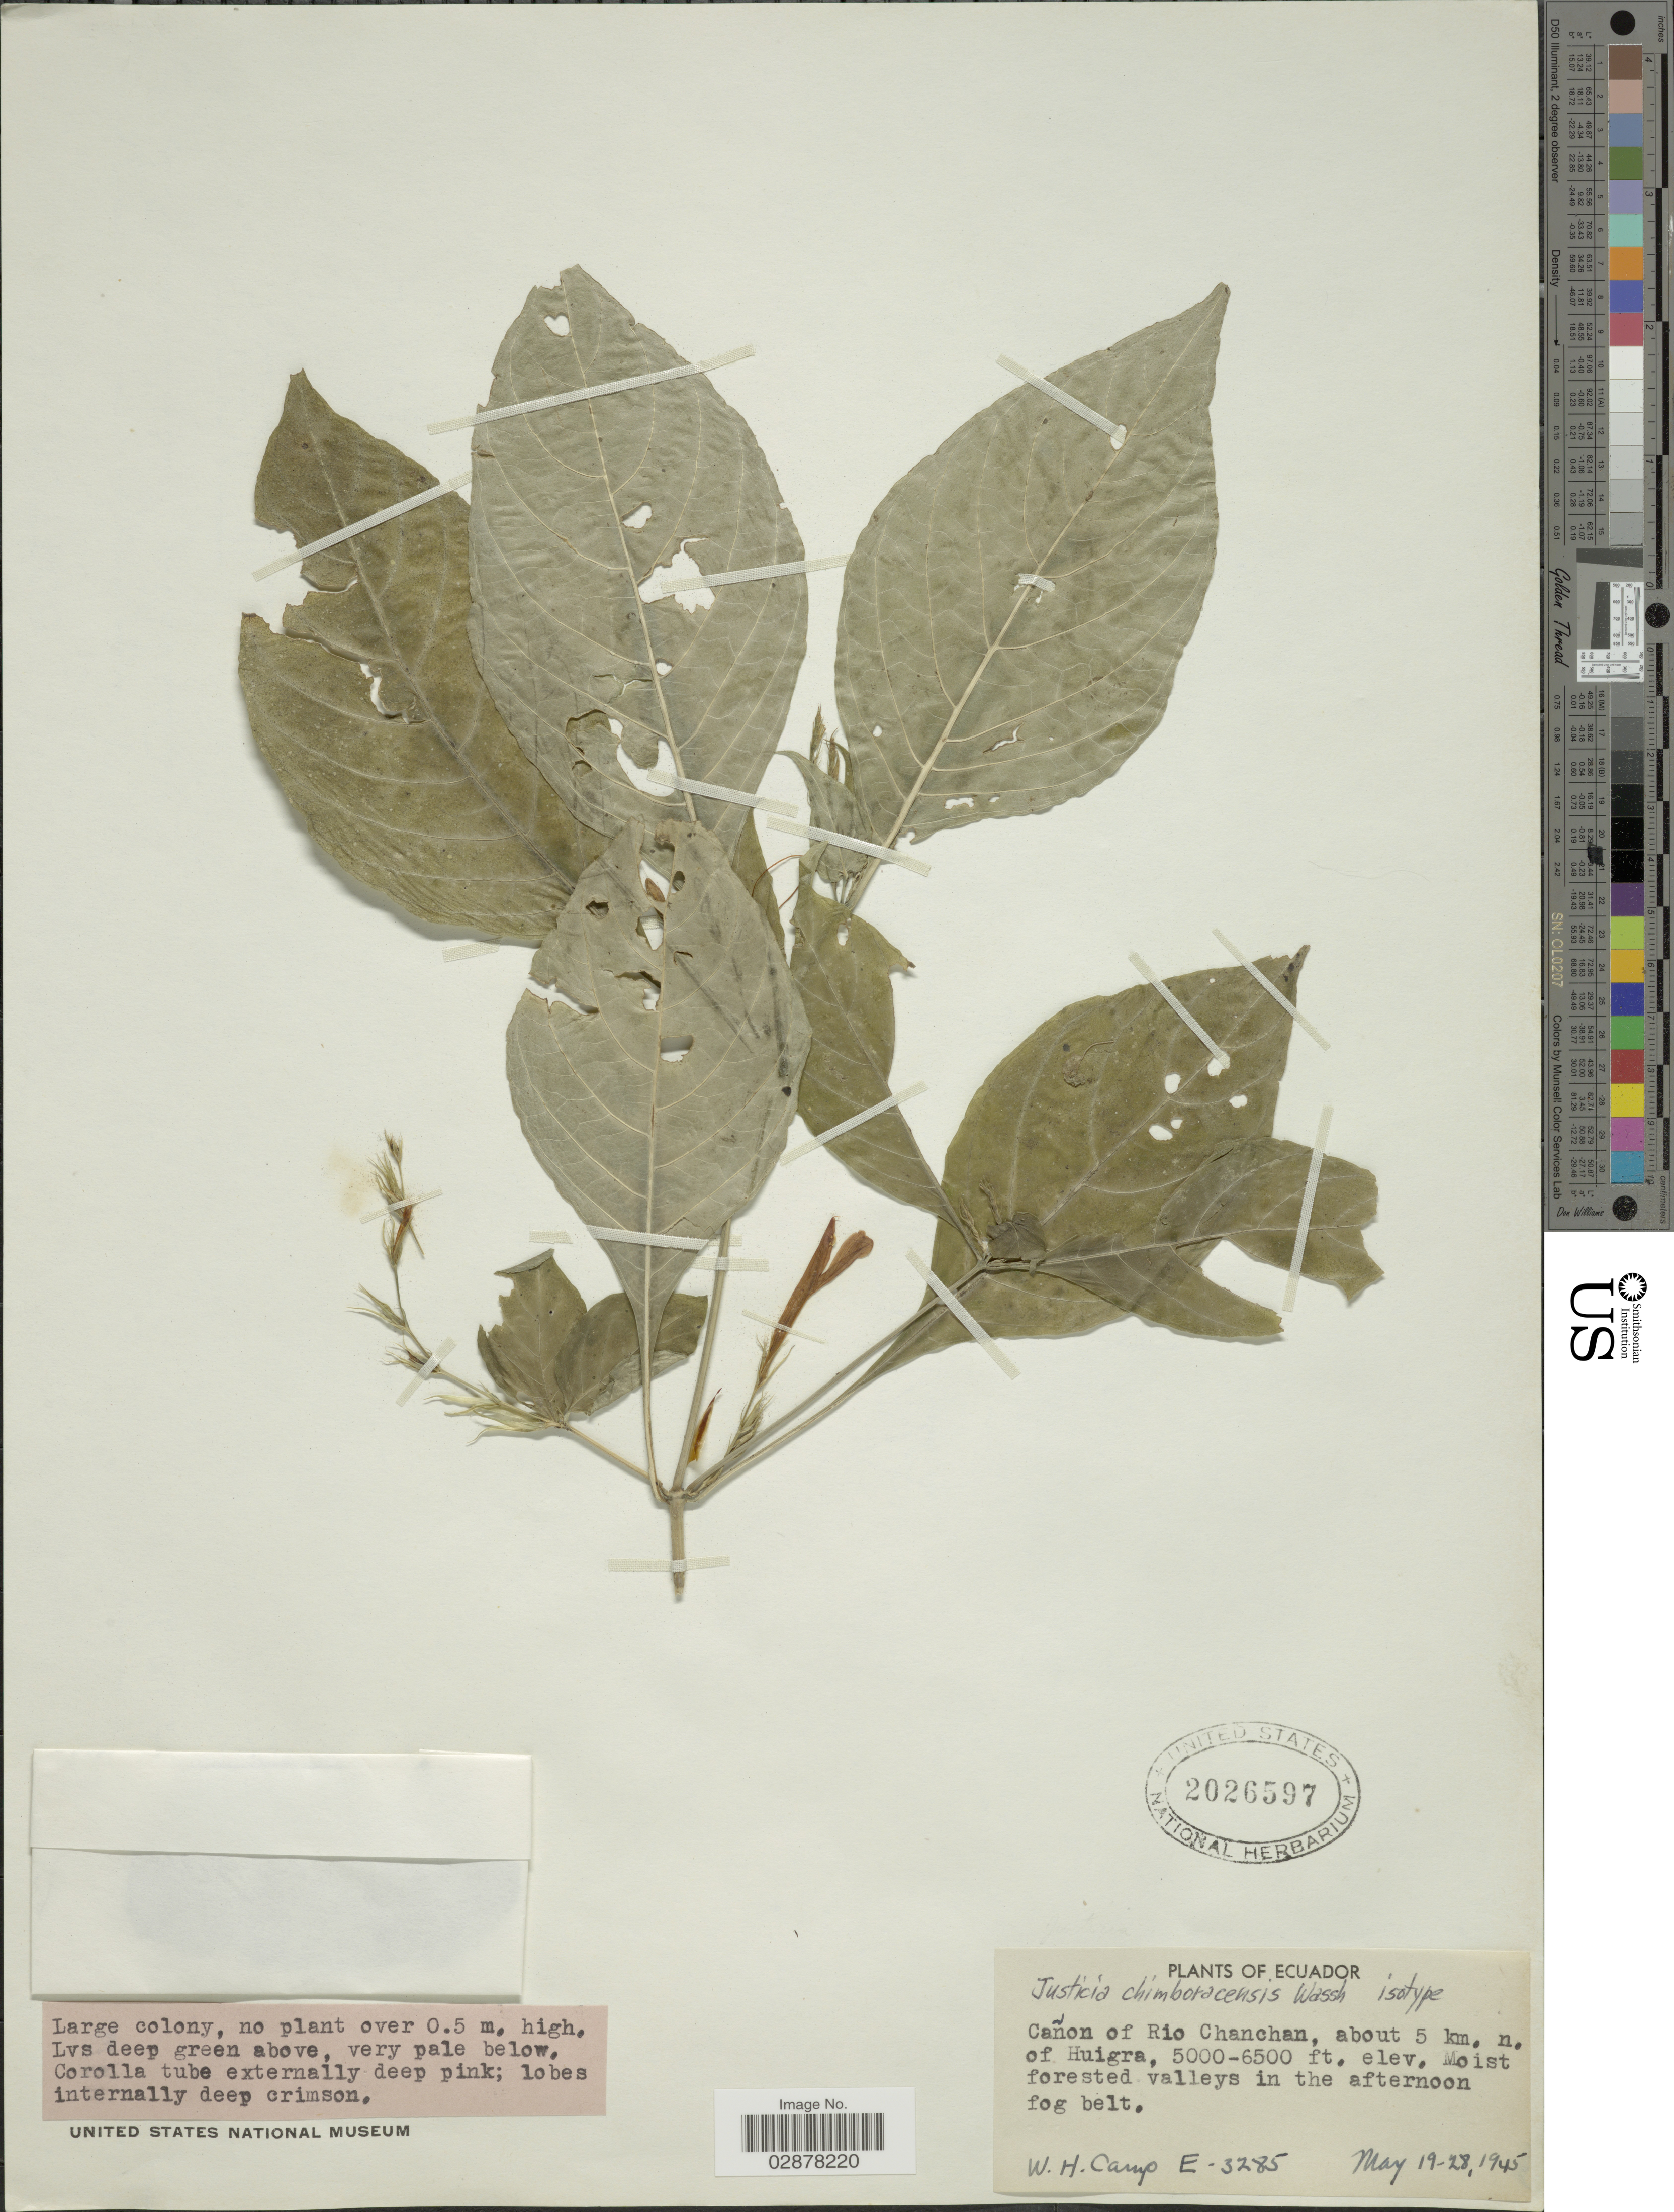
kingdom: Plantae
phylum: Tracheophyta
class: Magnoliopsida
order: Lamiales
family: Acanthaceae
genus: Justicia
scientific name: Justicia chimboracensis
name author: Wassh.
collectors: W. H. Camp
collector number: E3285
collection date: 1945-05-19/1945-05-28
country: Ecuador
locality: Cañon of Rio Chanchan, about 5 km. n. of Huigra.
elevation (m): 1524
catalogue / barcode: US 2026597